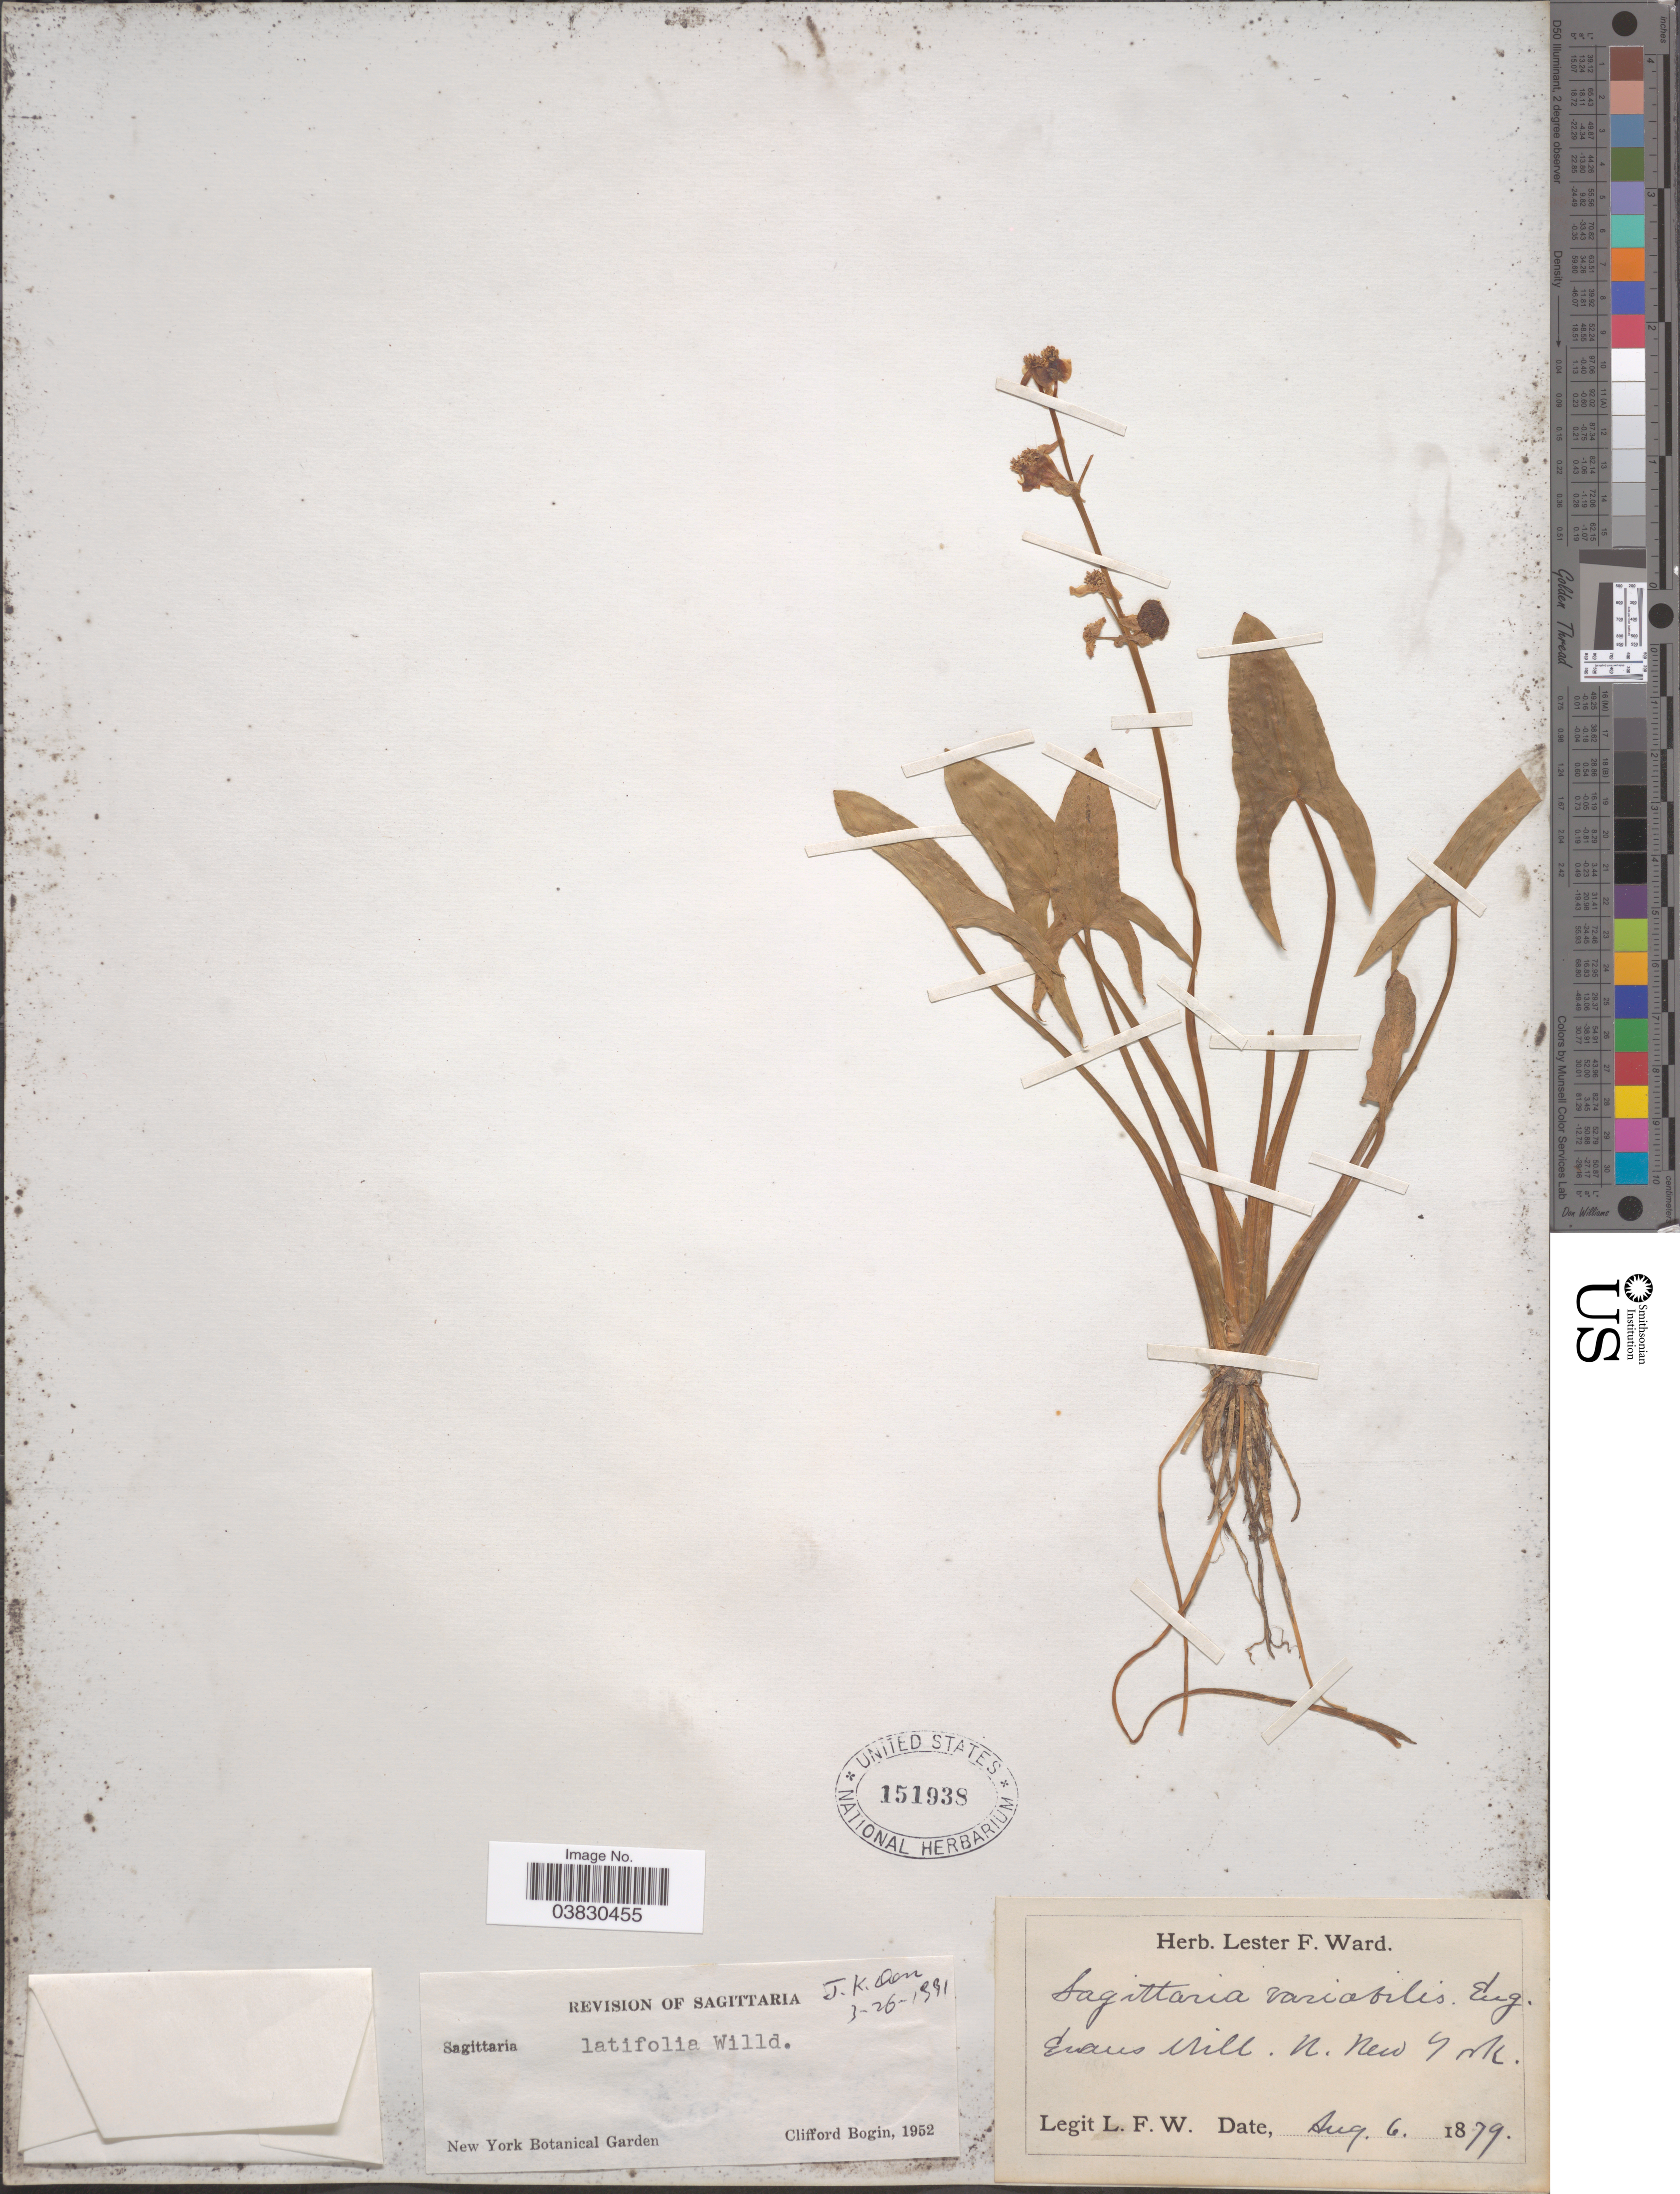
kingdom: Plantae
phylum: Tracheophyta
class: Liliopsida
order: Alismatales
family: Alismataceae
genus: Sagittaria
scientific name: Sagittaria latifolia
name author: Willd.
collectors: L. F. Ward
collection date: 1879-08-06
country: United States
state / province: New York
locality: Evans Mill. N. New York.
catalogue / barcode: US 151938